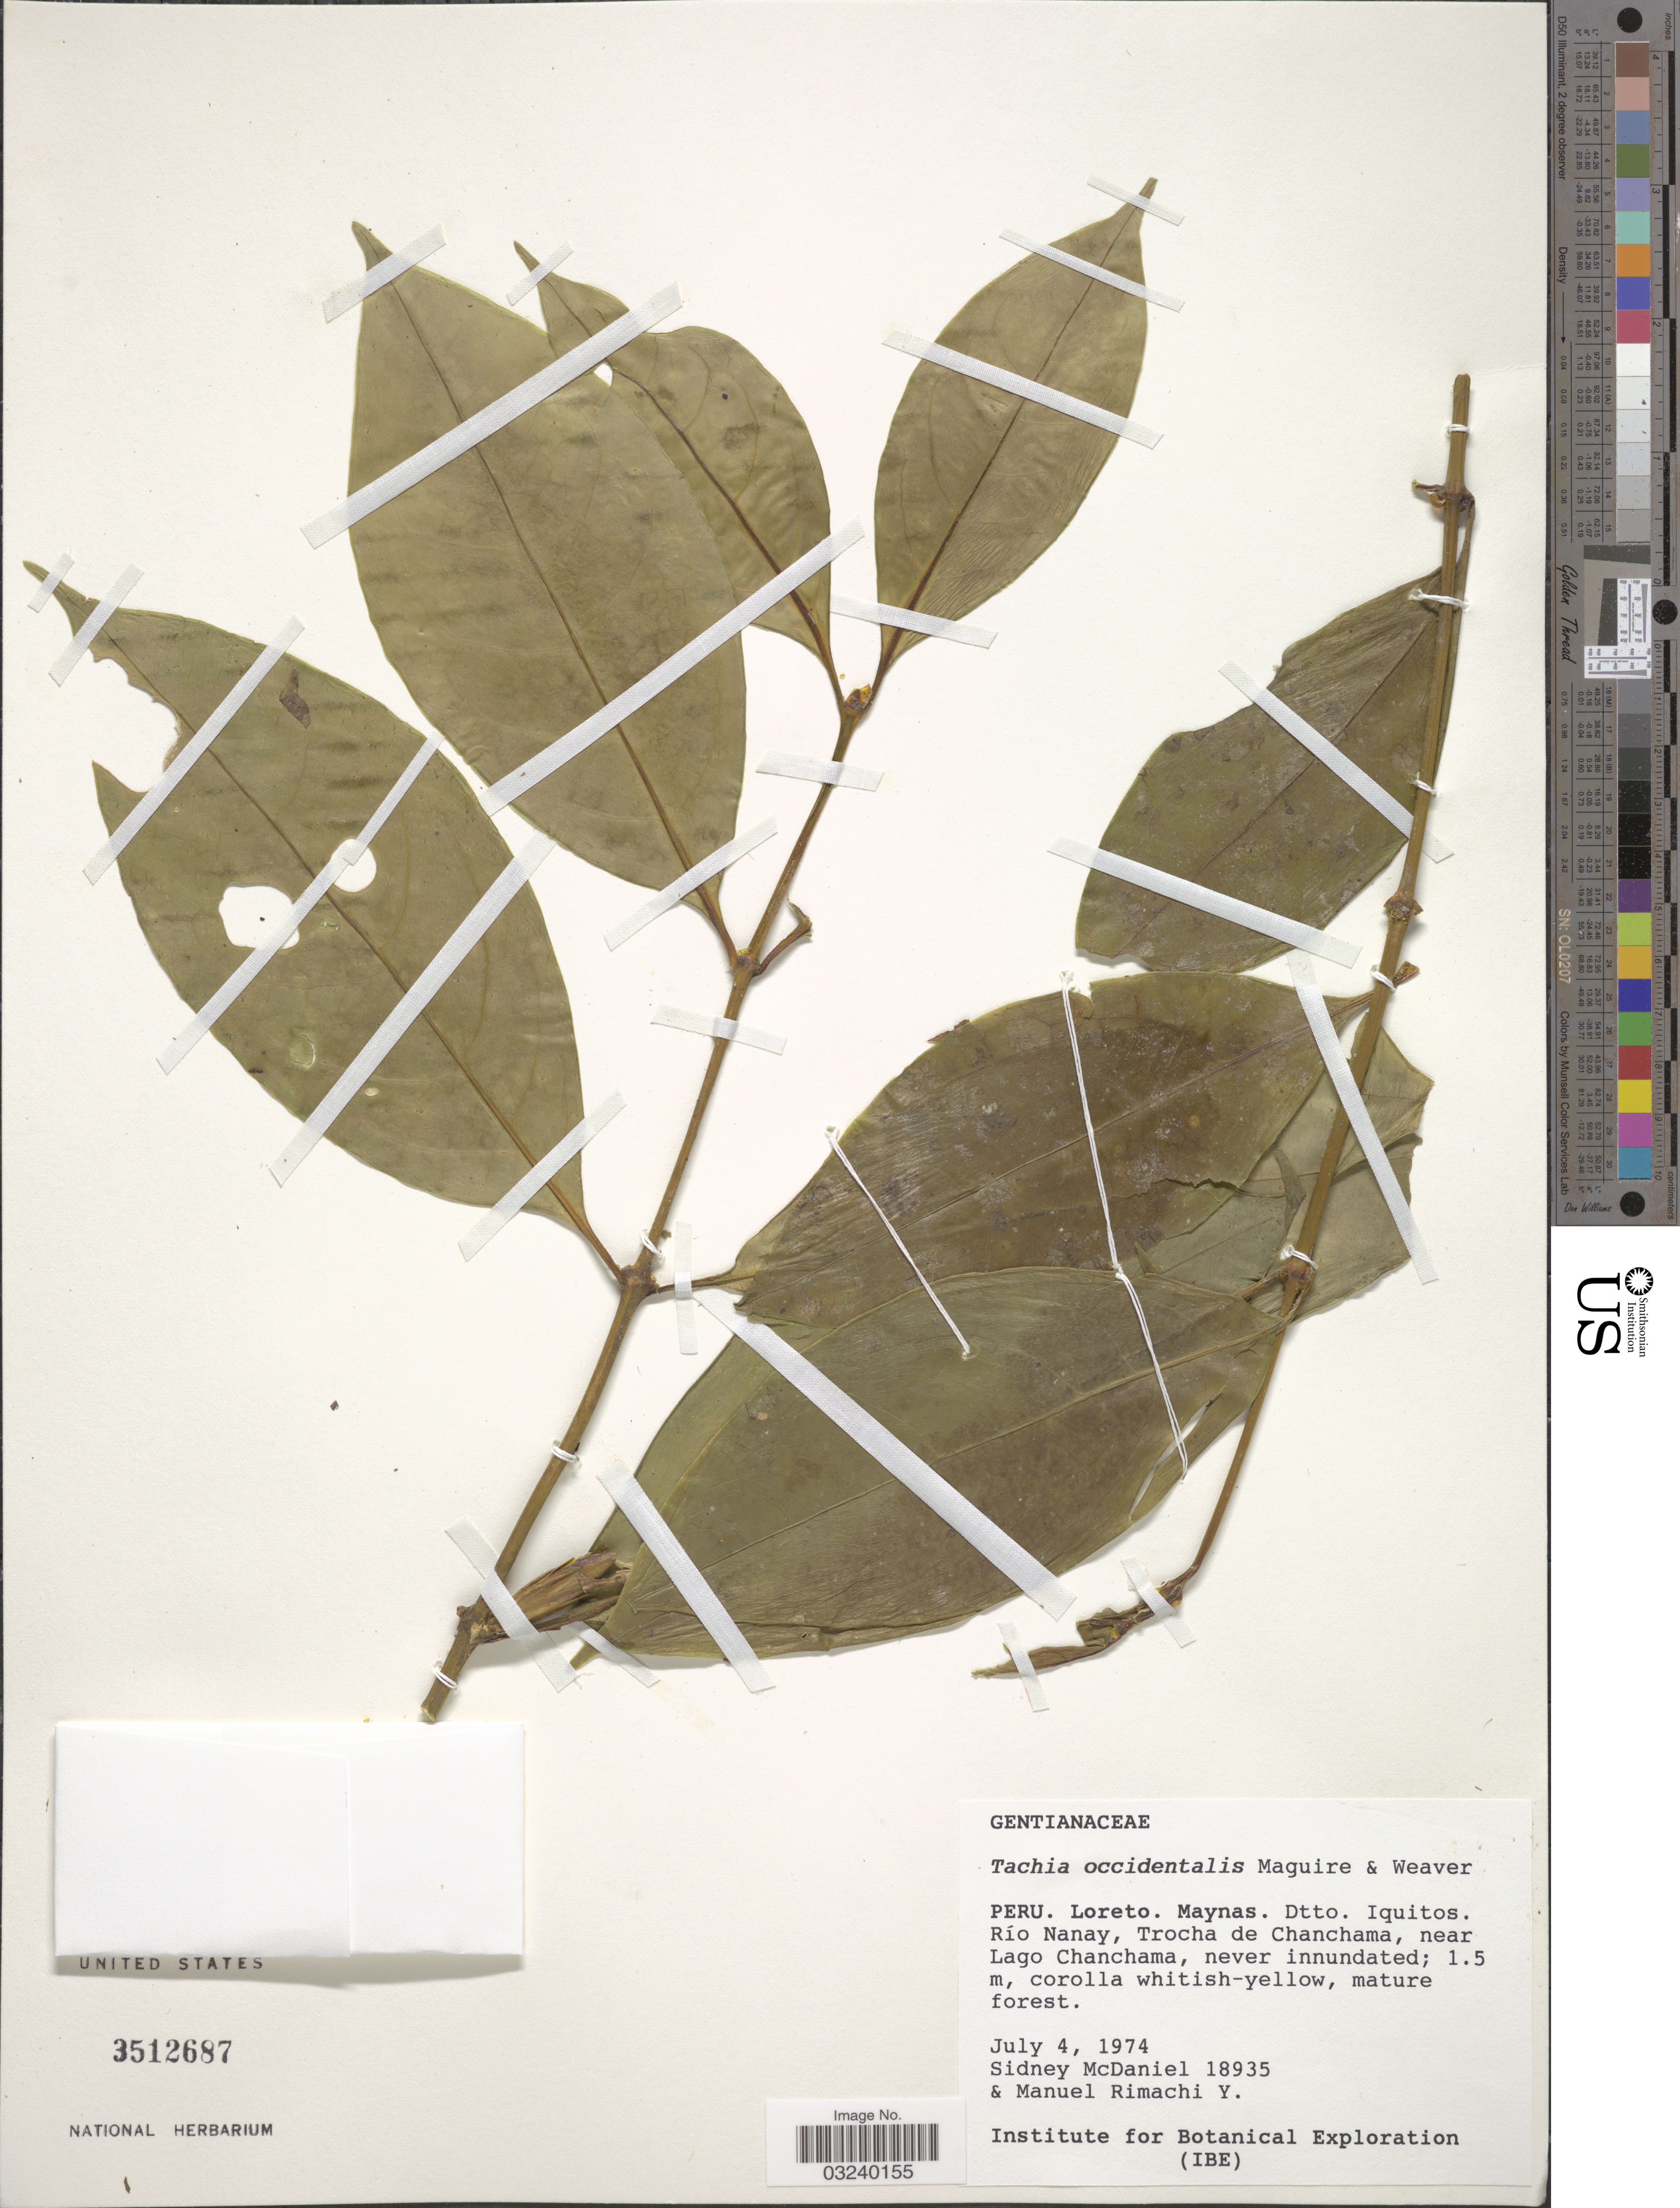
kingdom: Plantae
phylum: Tracheophyta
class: Magnoliopsida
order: Gentianales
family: Gentianaceae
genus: Tachia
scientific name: Tachia occidentalis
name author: Maguire & Weaver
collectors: S. McDaniel & M. Rimachi Y.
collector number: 18935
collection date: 1974-07-04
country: Peru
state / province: Loreto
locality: Maynas. Dtto. Iquitos. Río Nanay, Trocha de Chanchama, near Lago Chanchama.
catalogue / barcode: US 3512687